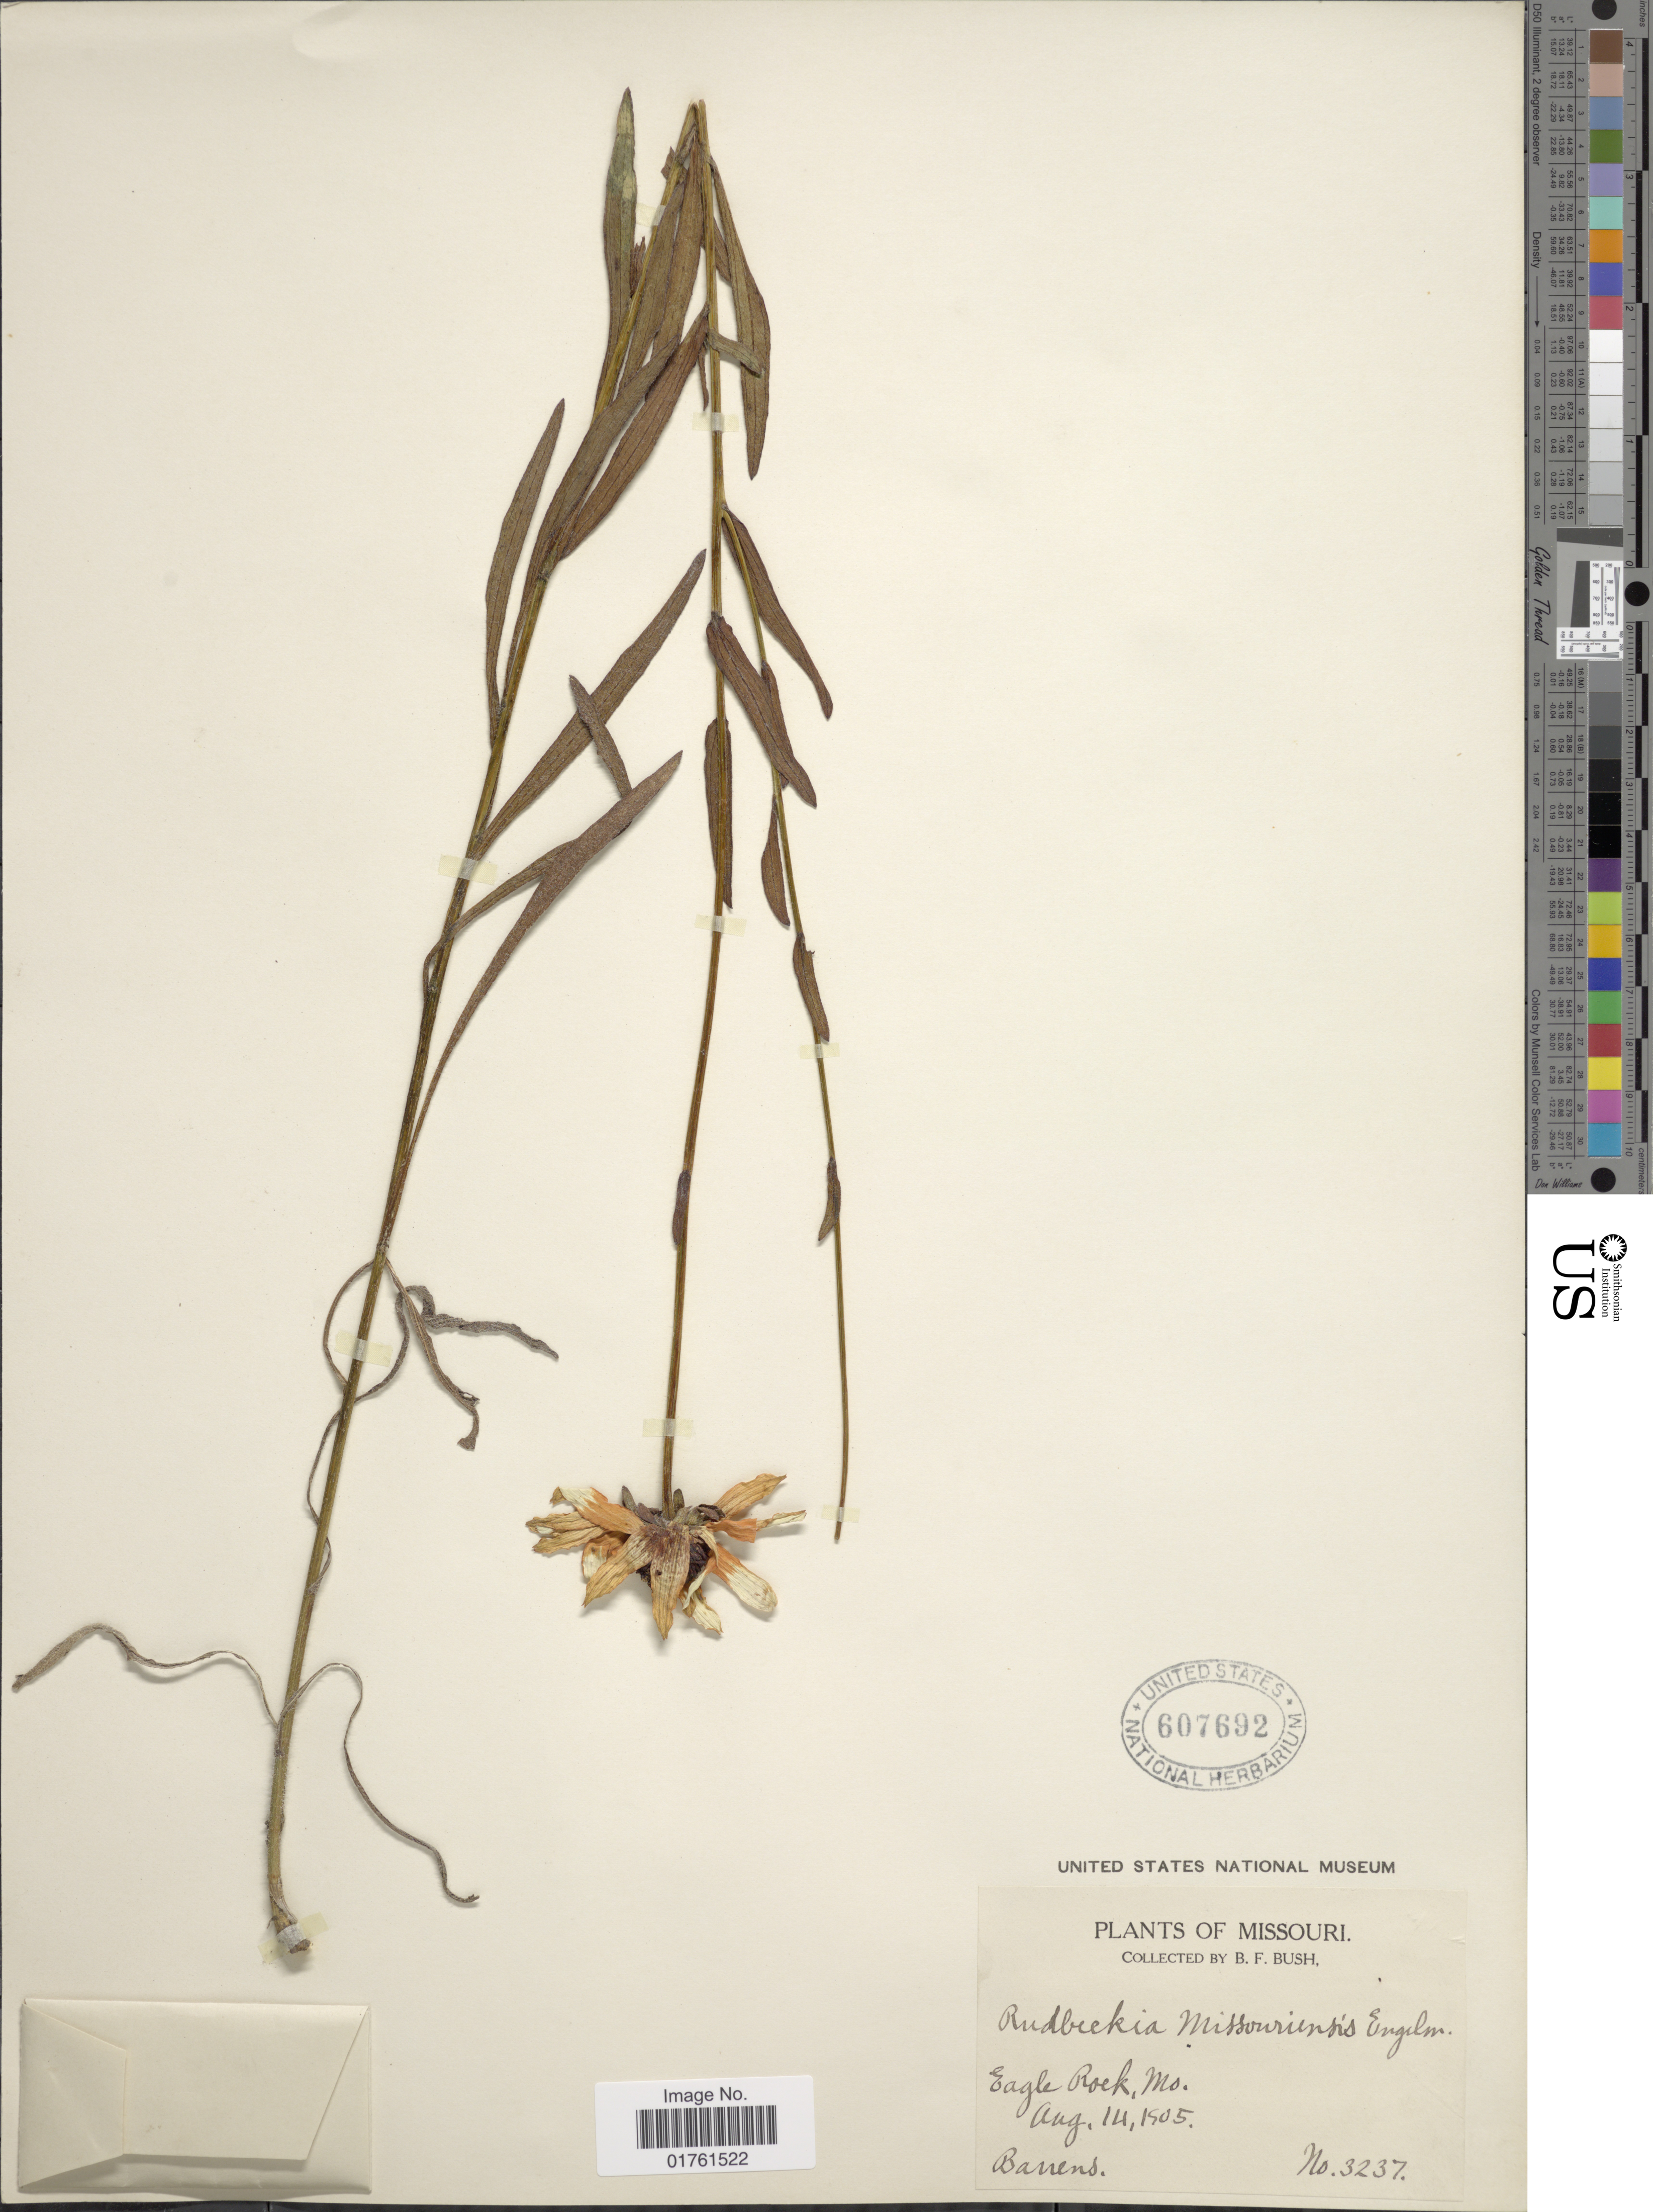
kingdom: Plantae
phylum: Tracheophyta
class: Magnoliopsida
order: Asterales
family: Asteraceae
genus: Rudbeckia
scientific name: Rudbeckia missouriensis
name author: Engelm. ex C.L. Boynton & Beadle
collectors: B. F. Bush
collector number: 3237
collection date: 1905-08-14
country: United States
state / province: Missouri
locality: Eagle Rock, Barrens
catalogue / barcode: US 607692